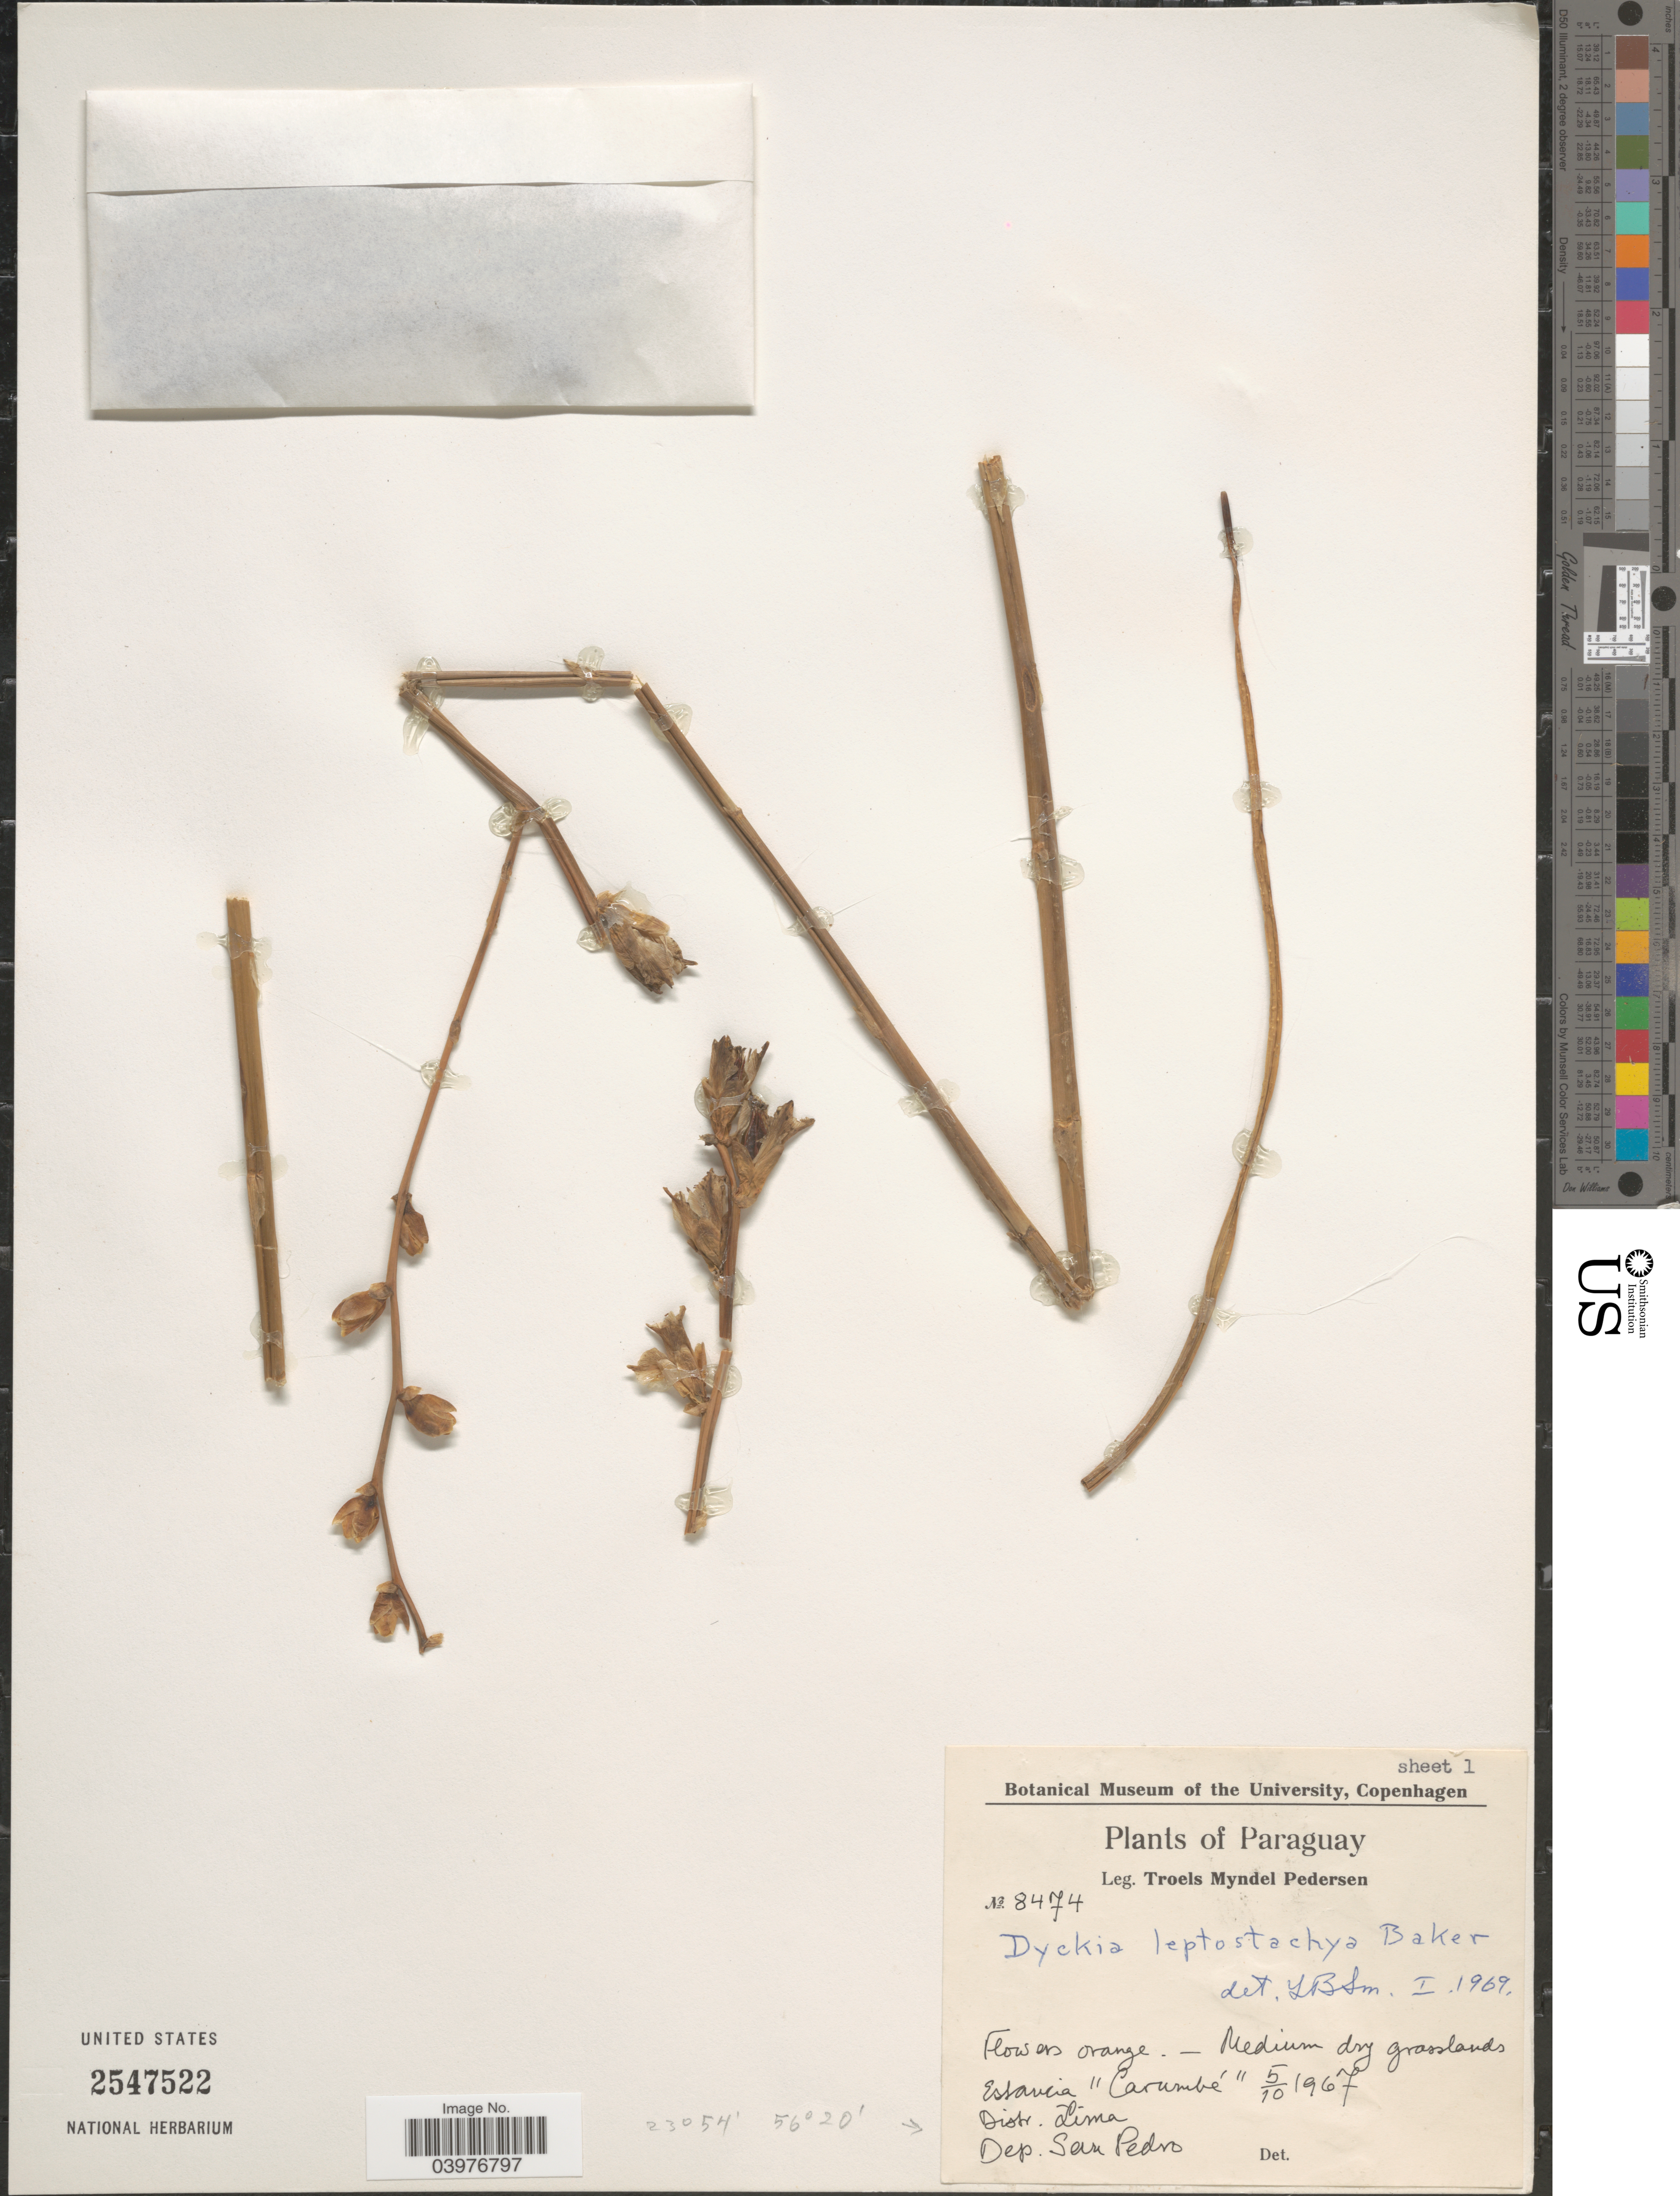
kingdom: Plantae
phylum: Tracheophyta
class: Liliopsida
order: Poales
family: Bromeliaceae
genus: Dyckia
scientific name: Dyckia leptostachya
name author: Baker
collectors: T. Pederson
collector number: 8474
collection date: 1967-10-05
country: Paraguay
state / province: San Pedro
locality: Estancia "Carumbé". Distr. Lima. Dep. San Pedro.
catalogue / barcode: US 2547522